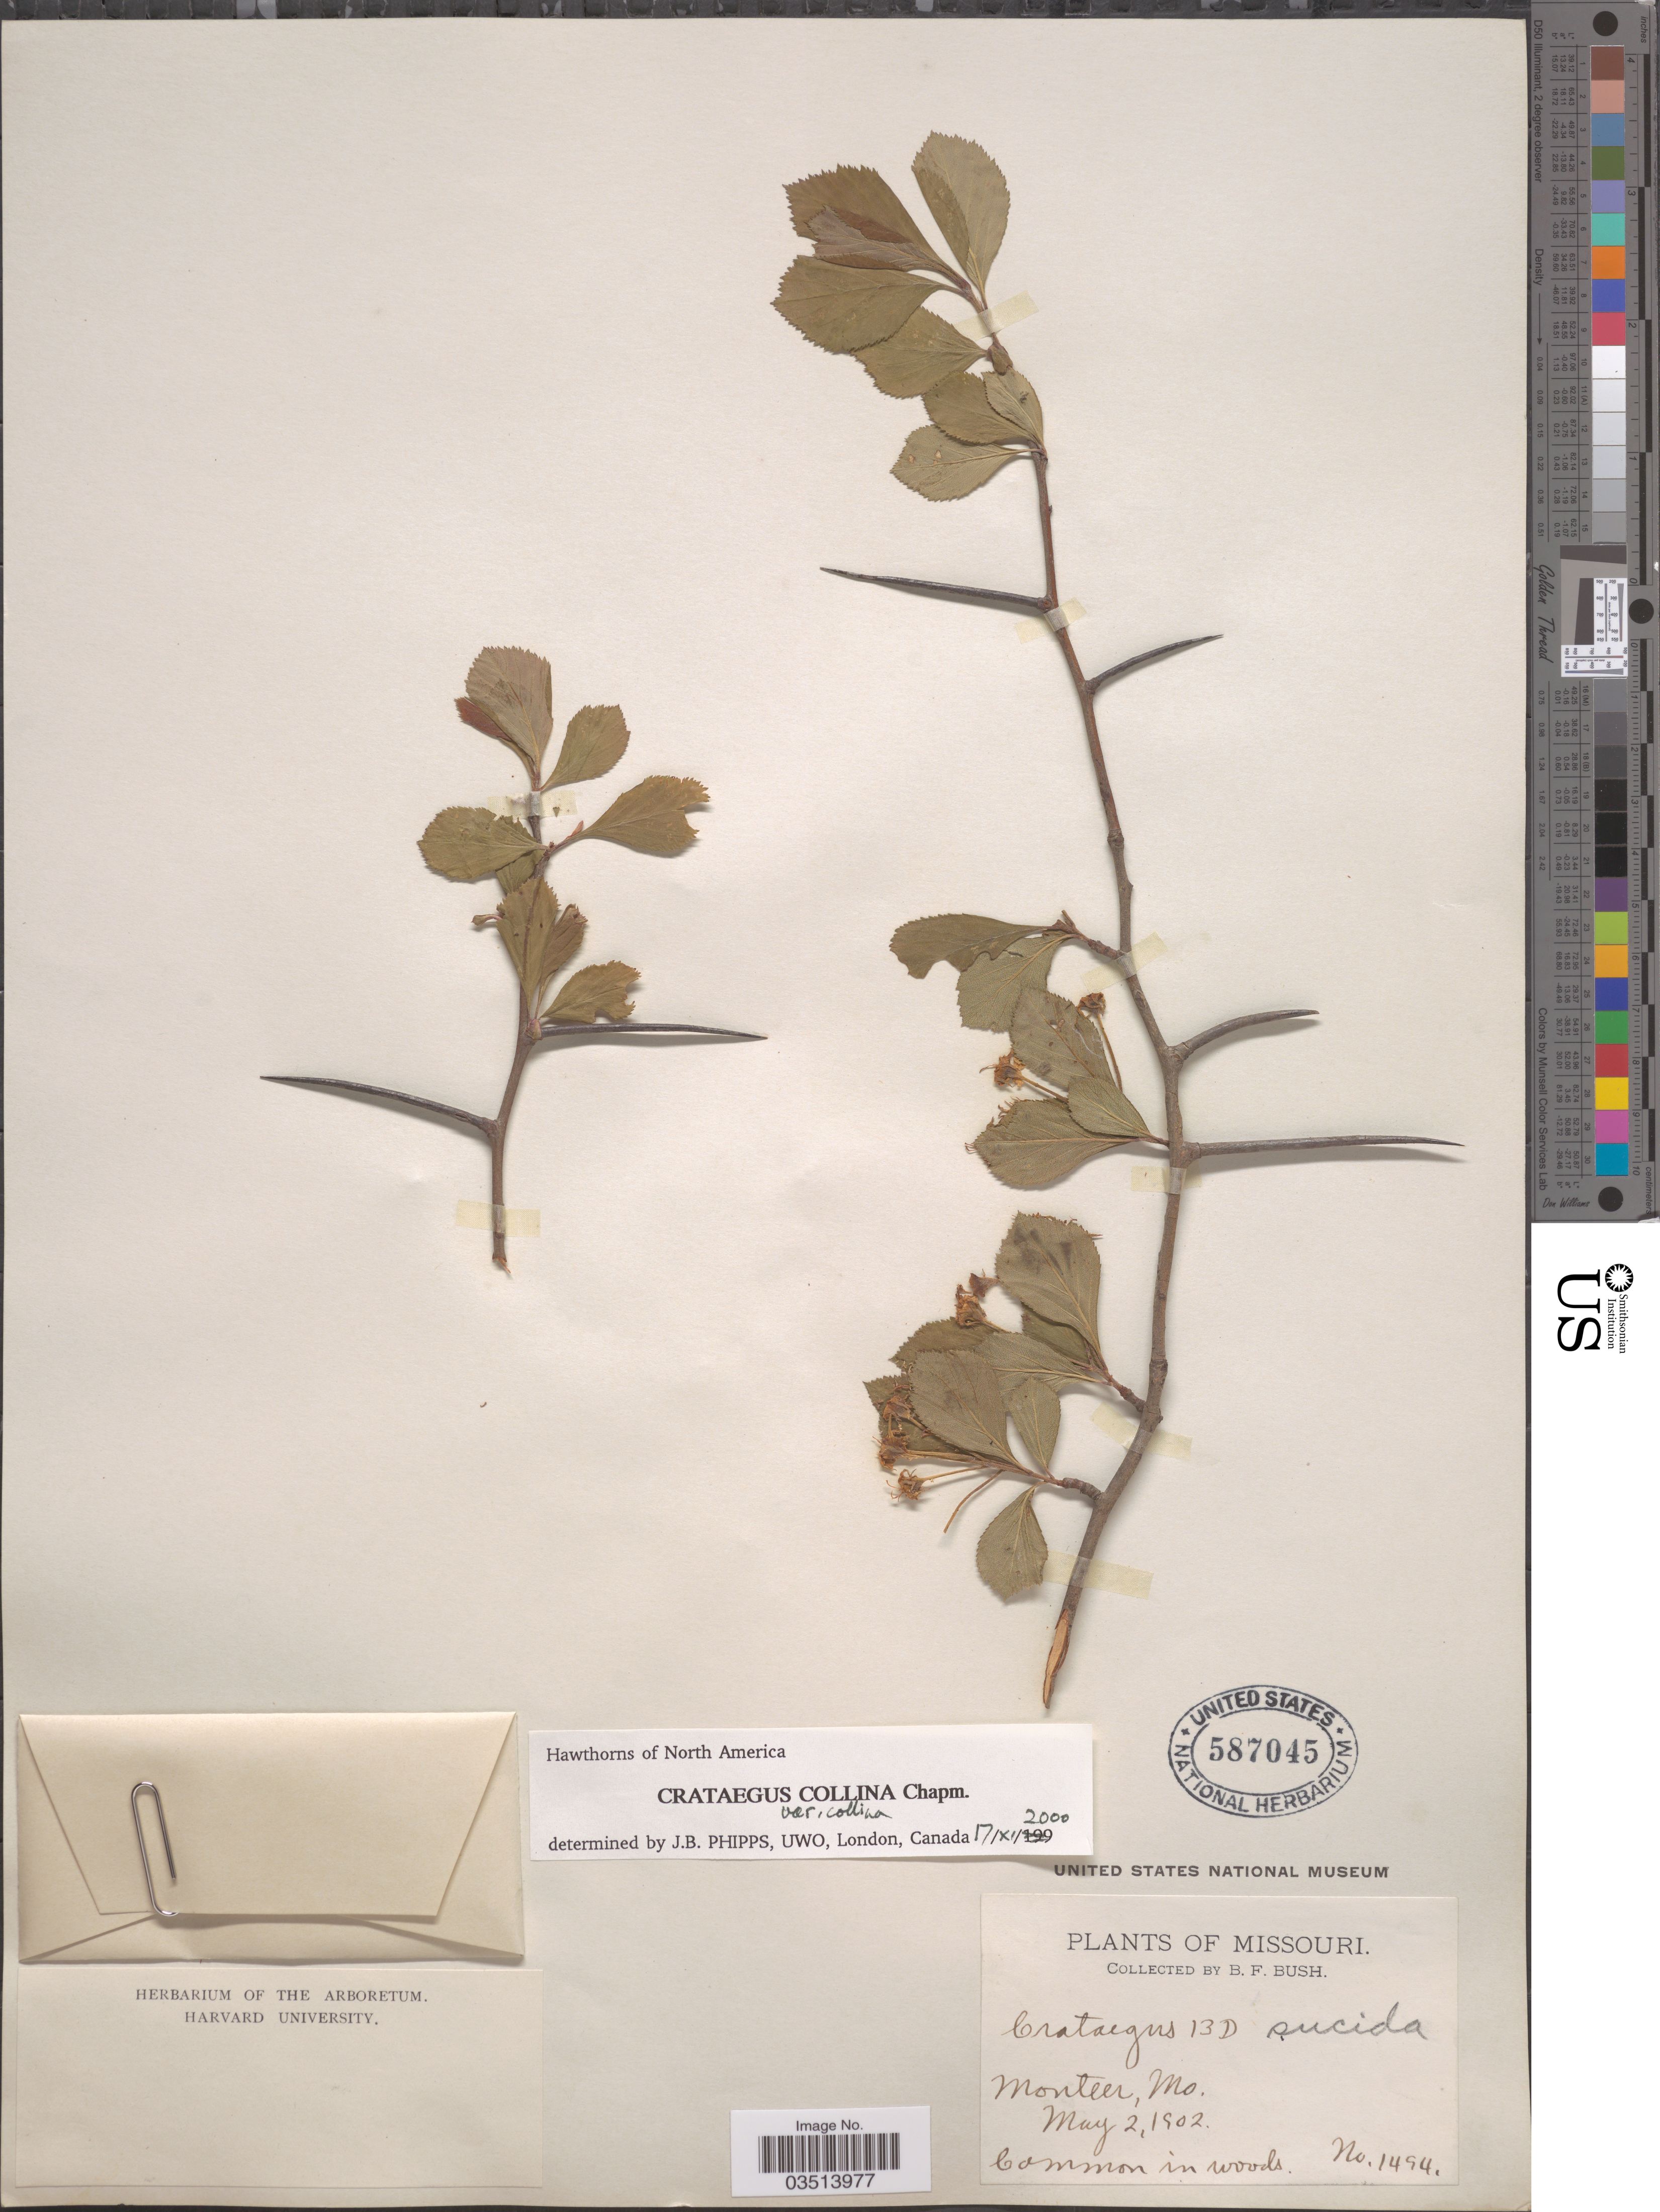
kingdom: Plantae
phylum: Tracheophyta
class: Magnoliopsida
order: Rosales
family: Rosaceae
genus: Crataegus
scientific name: Crataegus collina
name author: Chapm.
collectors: B. F. Bush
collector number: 1494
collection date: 1902-05-02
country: United States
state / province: Missouri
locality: Monteer.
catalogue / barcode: US 587045